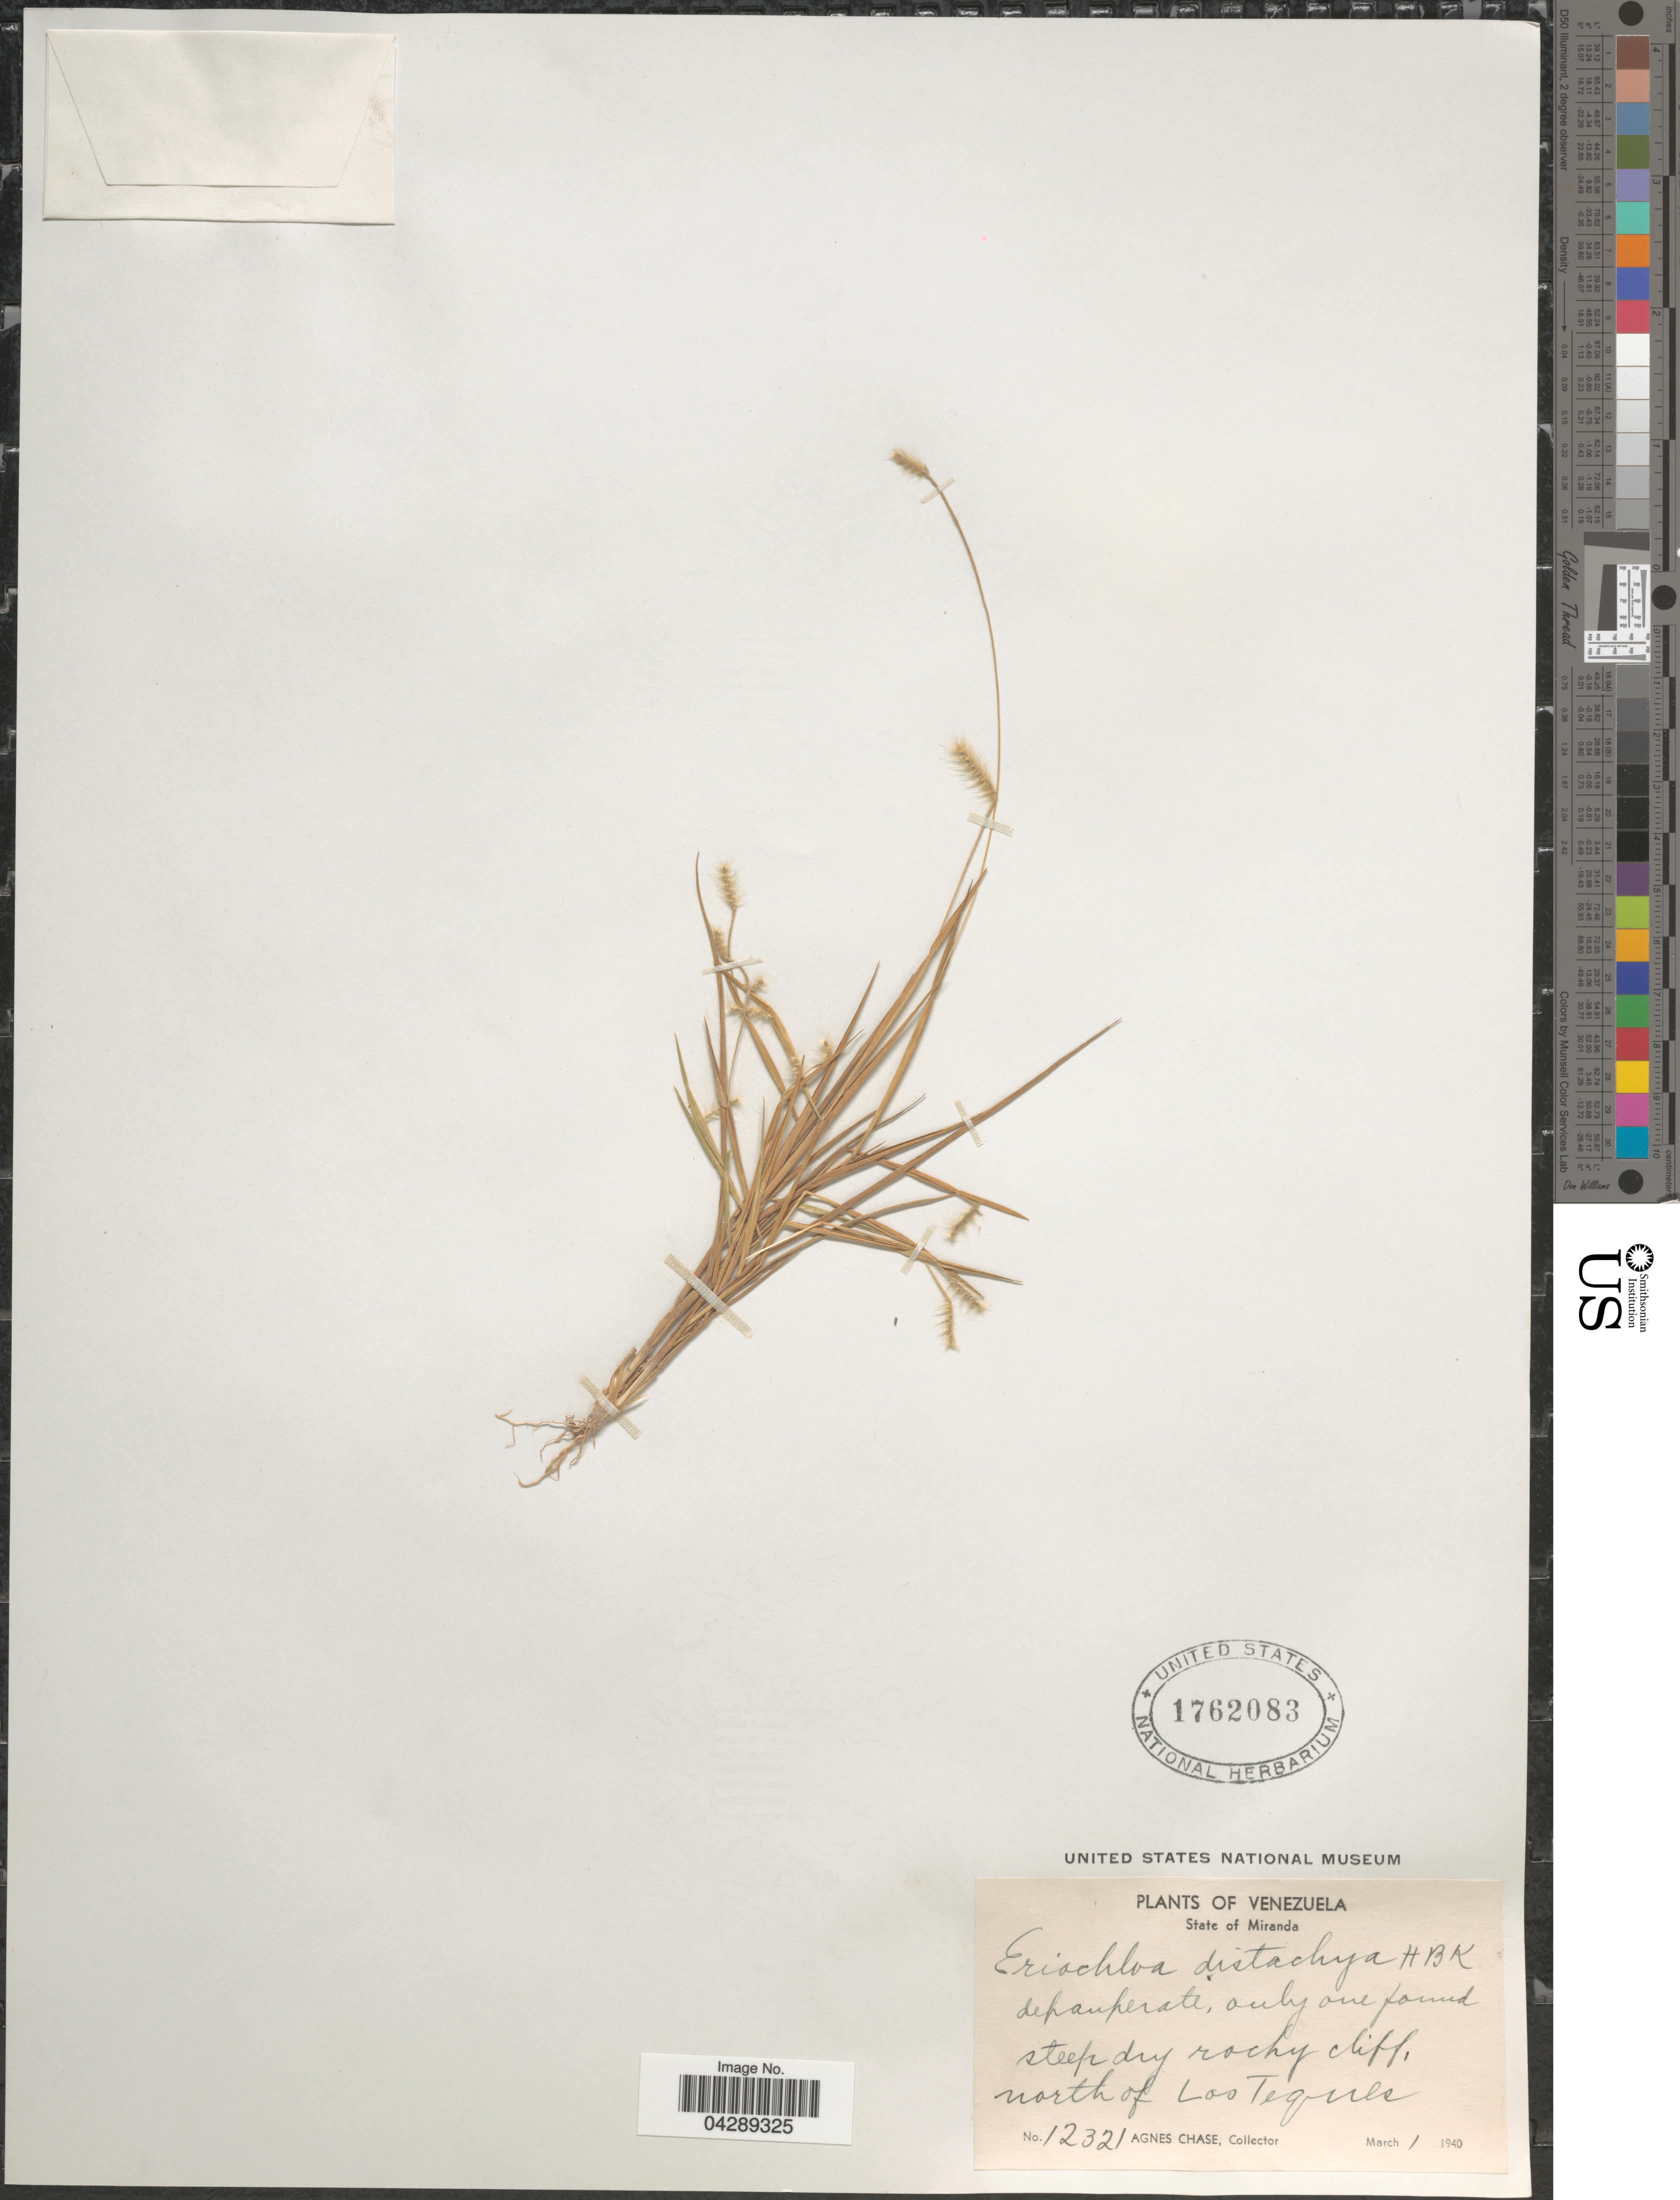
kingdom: Plantae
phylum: Tracheophyta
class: Liliopsida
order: Poales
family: Poaceae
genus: Eriochloa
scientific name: Eriochloa distachya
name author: Kunth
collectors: A. Chase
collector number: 12321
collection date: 1940-03-01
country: Venezuela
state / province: Miranda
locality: North of Los Teques.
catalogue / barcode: US 1762083